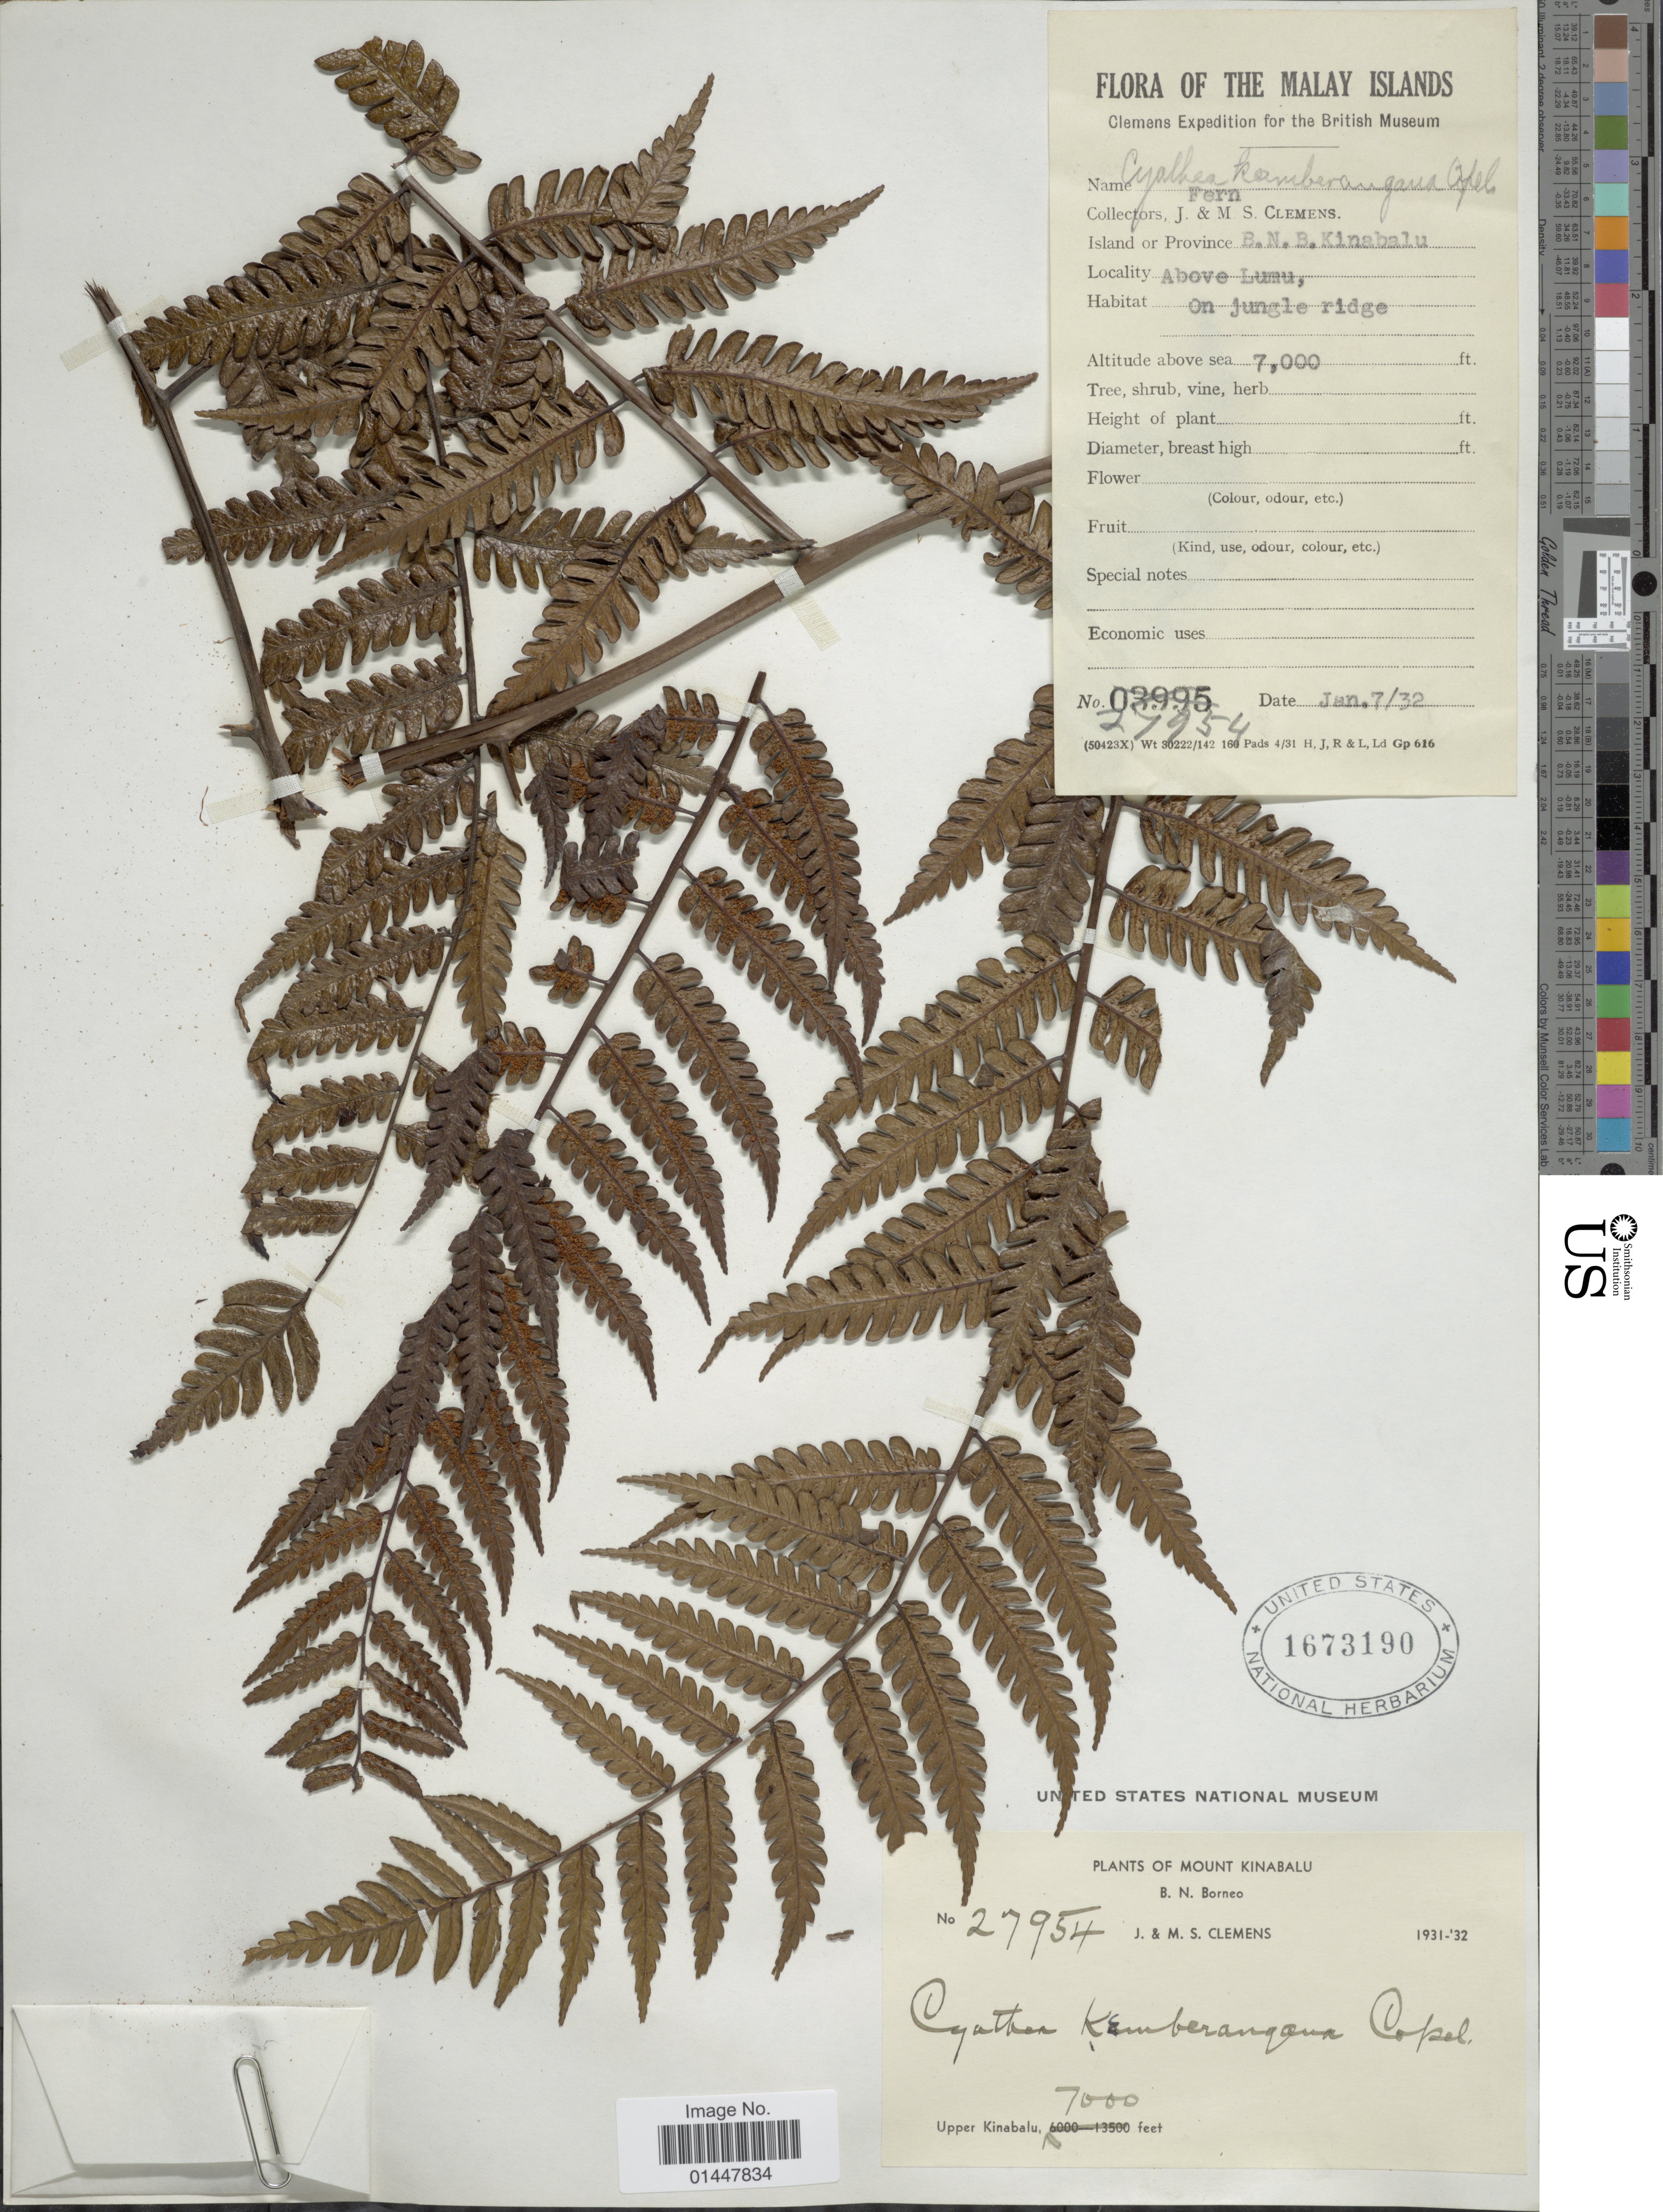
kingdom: Plantae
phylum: Tracheophyta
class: Polypodiopsida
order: Cyatheales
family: Cyatheaceae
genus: Sphaeropteris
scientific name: Sphaeropteris polypoda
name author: (Baker) R.M. Tryon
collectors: J. Clemens & M. S. Clemens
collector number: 27954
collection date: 1932-01-07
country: Malaysia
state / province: Sabah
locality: Mount Kinabalu, B. N. Borneo, Upper Kinabalu, B. N. B. Kinabalu, above Lumu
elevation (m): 2134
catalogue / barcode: US 1673190